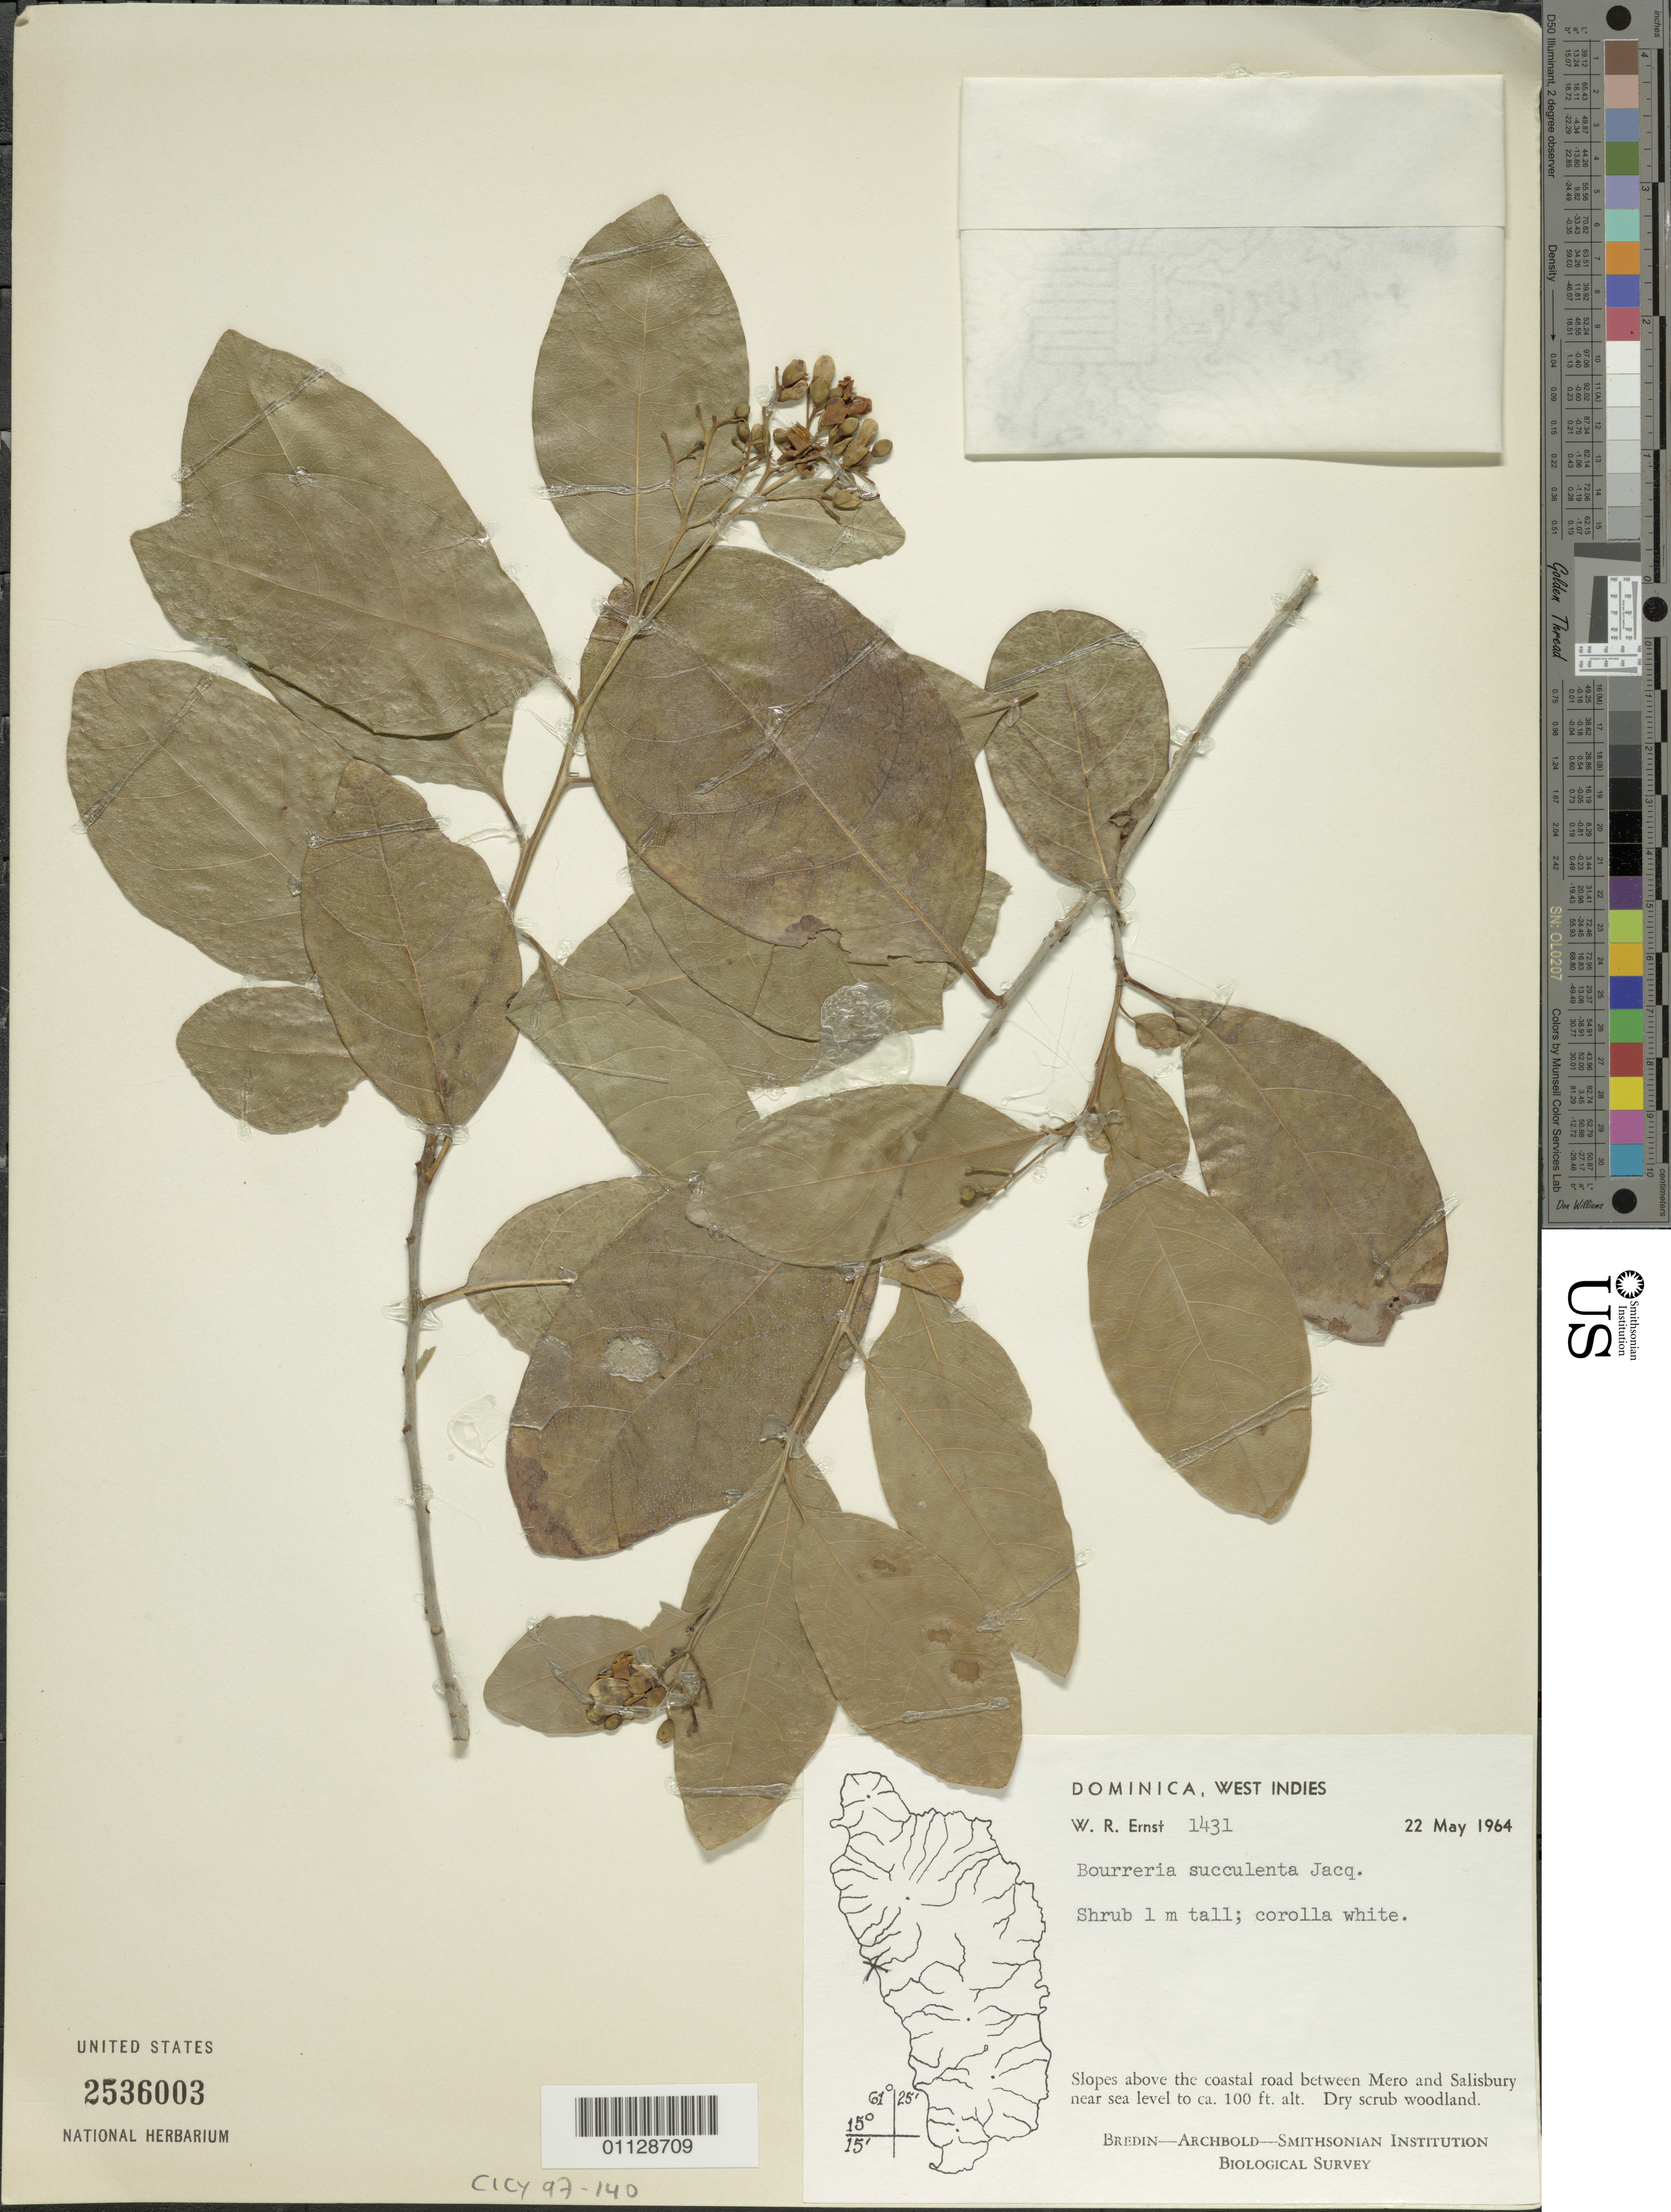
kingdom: Plantae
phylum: Tracheophyta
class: Magnoliopsida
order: Boraginales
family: Ehretiaceae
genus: Bourreria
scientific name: Bourreria succulenta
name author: Jacq.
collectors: W. R. Ernst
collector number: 1431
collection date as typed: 22 May 1964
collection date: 1964-05-22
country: Dominica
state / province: St. Joseph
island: Dominica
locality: Slopes above the coastal road between Mero and Salisbury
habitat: dry scrub woodland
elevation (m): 0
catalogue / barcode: US 2536003